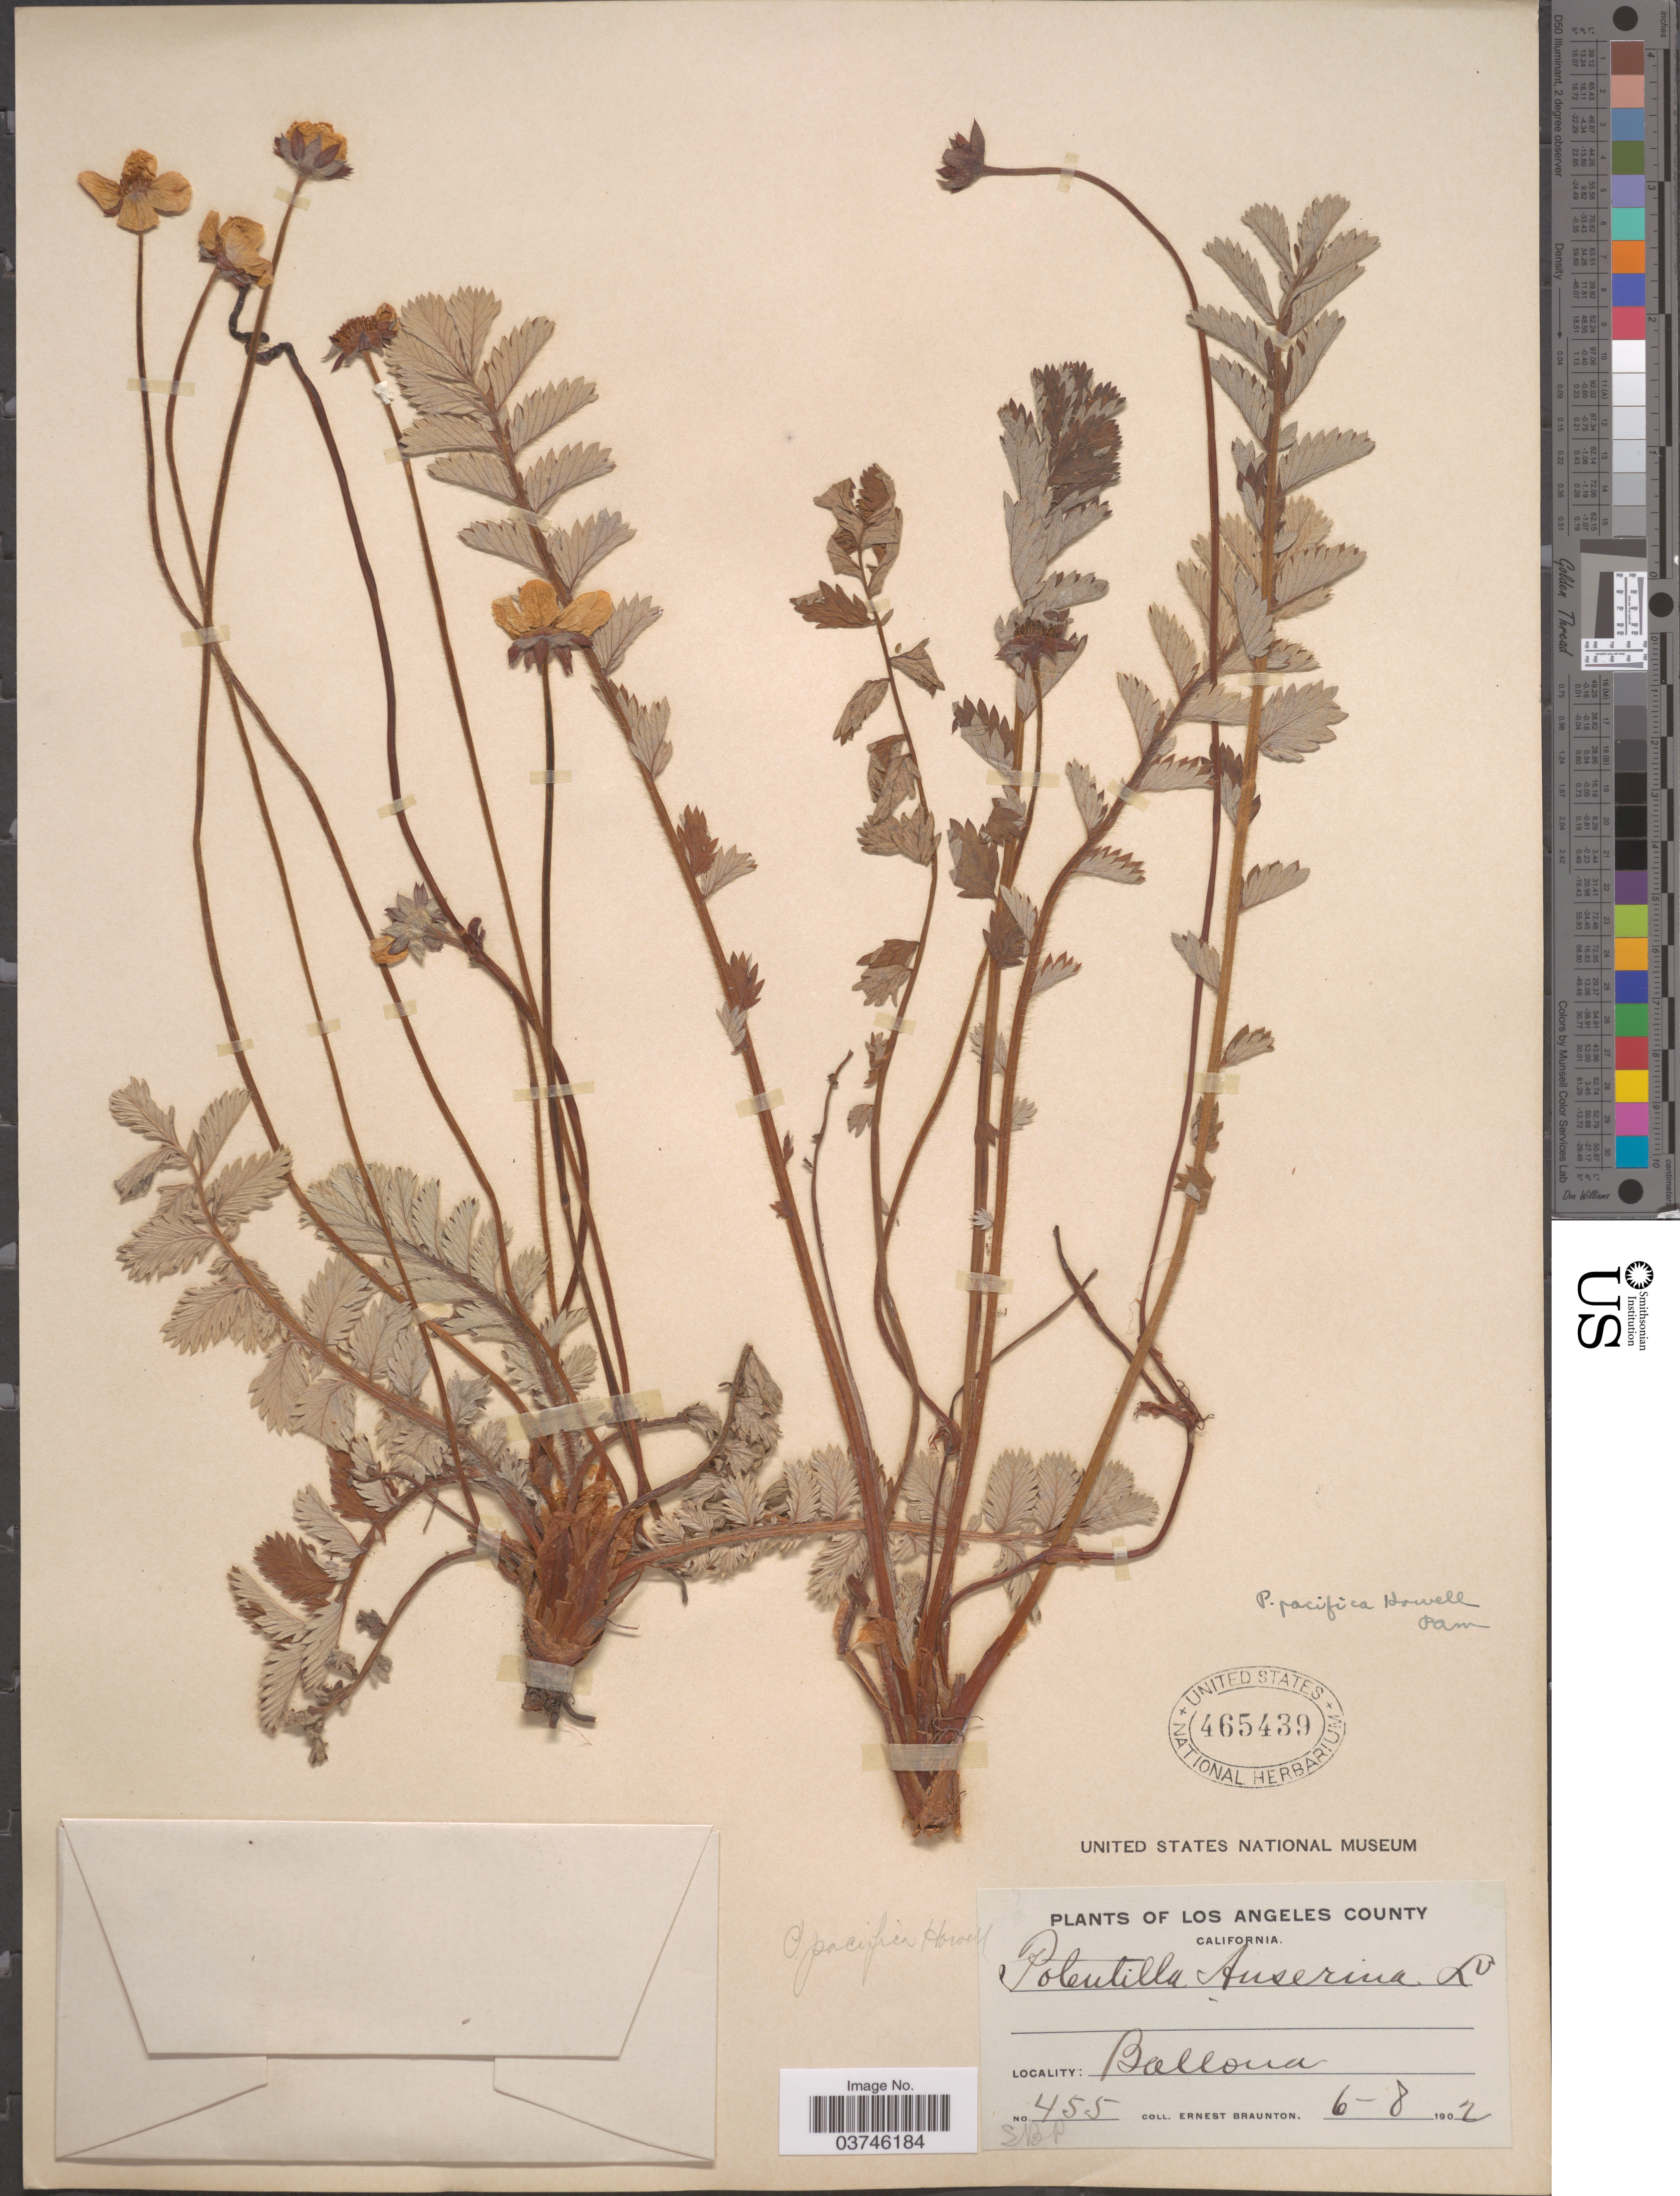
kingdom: Plantae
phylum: Tracheophyta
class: Magnoliopsida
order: Rosales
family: Rosaceae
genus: Argentina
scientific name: Argentina pacifica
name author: (Howell) Rydb.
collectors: E. Braunton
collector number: SBP455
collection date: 1902-06-08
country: United States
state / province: California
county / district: Los Angeles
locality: Los Angeles County. Ballona.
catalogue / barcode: US 465439